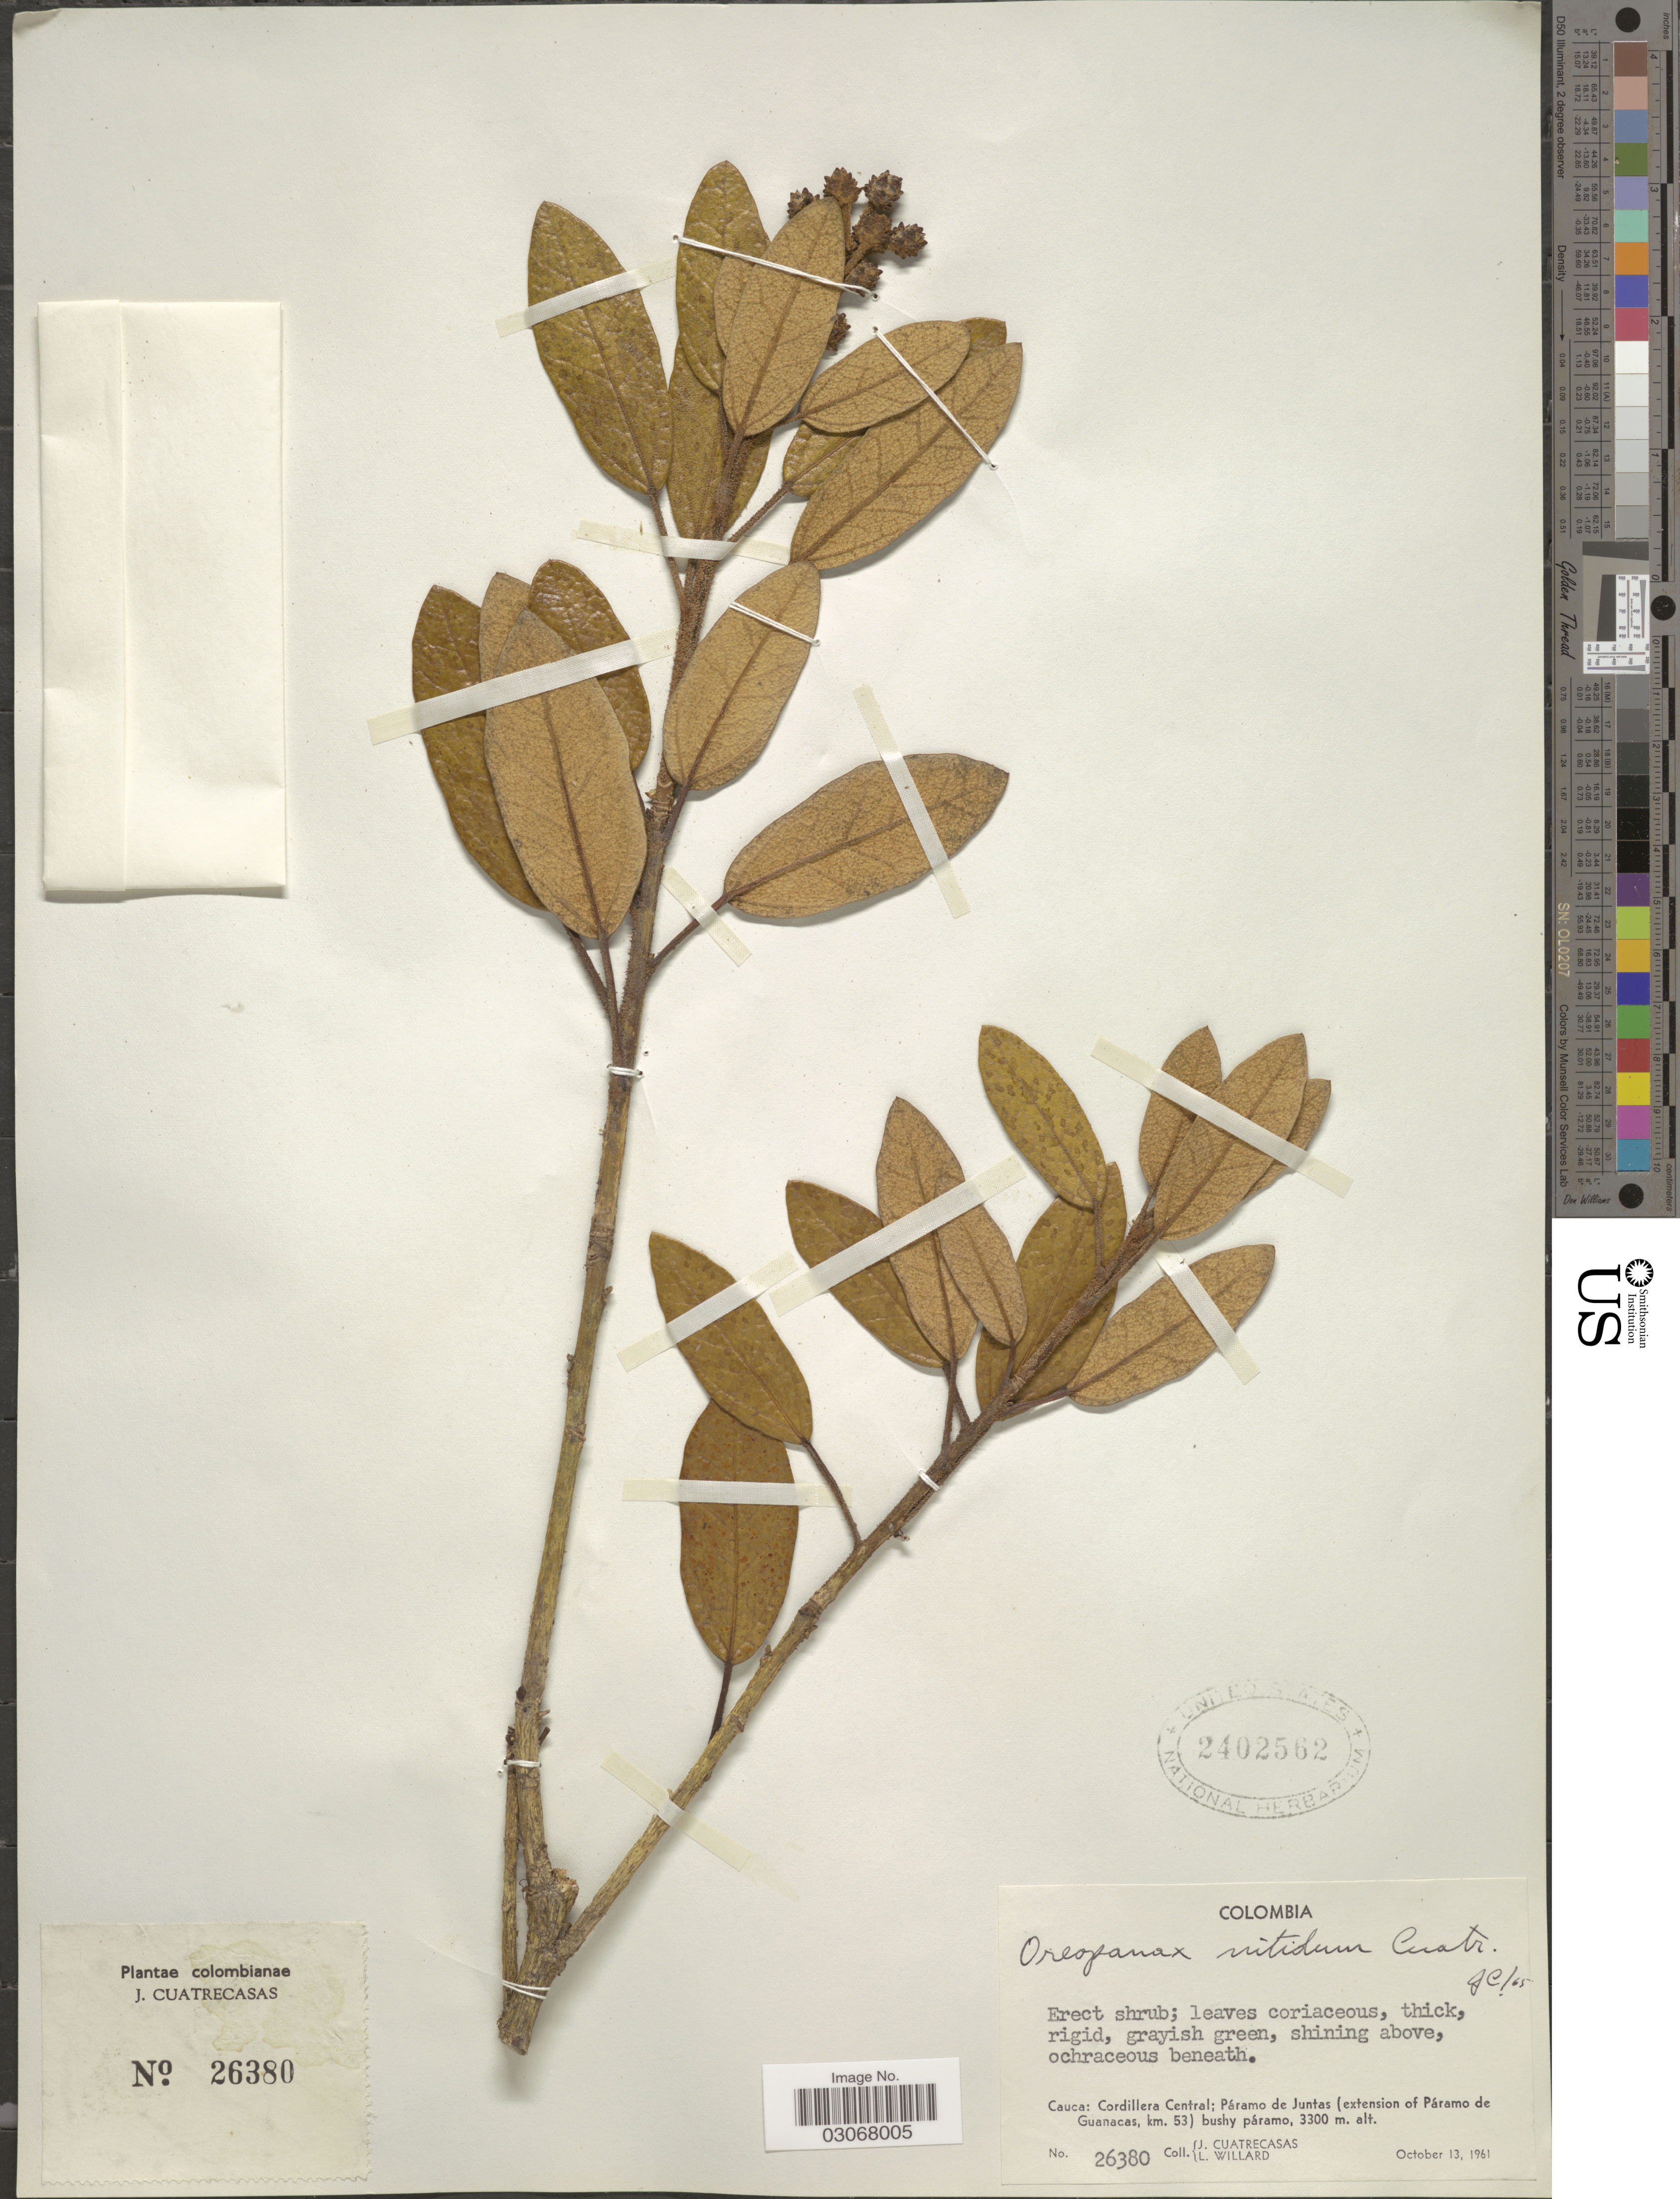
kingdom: Plantae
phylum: Tracheophyta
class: Magnoliopsida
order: Apiales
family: Araliaceae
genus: Oreopanax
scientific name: Oreopanax nitidus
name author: Cuatrec.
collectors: J. Cuatrecasas & L. Willard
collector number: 26380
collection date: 1961-10-13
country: Colombia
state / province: Cauca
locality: Cordillera Central; Páramo de Juntas (extension of Páramo de Guanacas, km. 53) bushy páramo.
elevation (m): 3300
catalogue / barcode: US 2402562